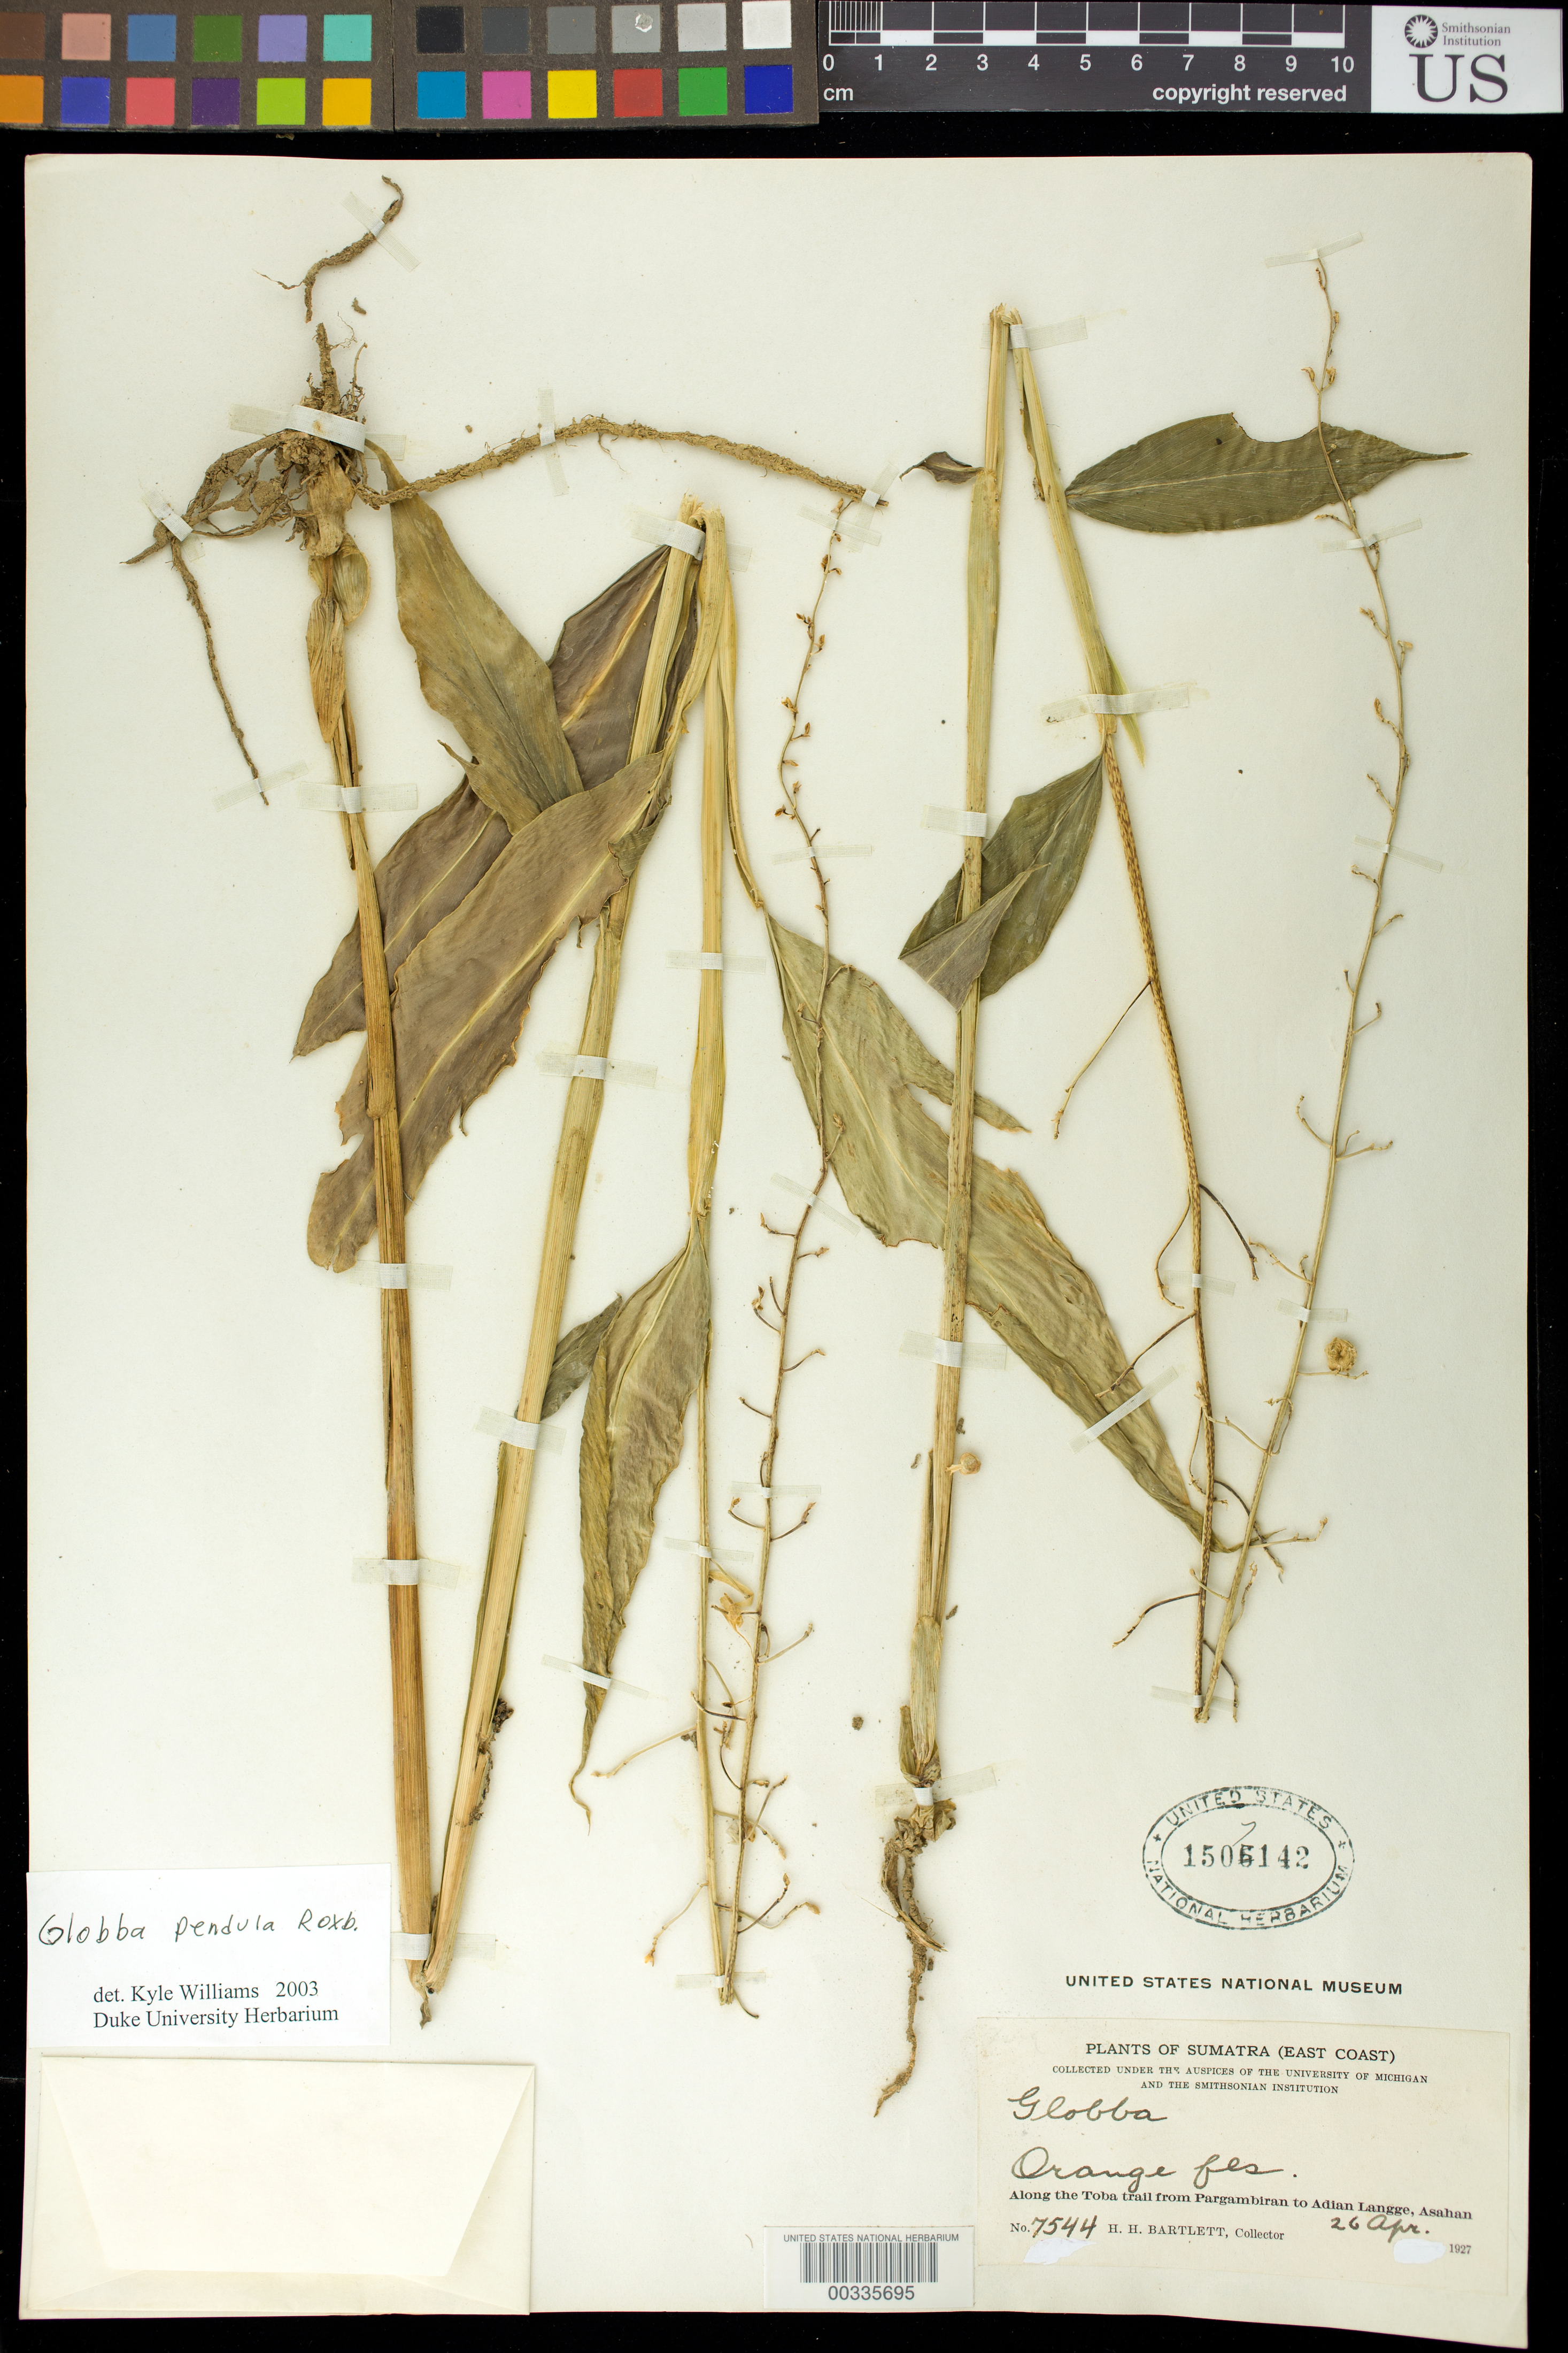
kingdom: Plantae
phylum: Tracheophyta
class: Liliopsida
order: Zingiberales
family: Zingiberaceae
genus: Globba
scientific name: Globba pendula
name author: Roxb.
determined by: Williams, K. J.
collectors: H. H. Bartlett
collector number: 7544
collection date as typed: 26 Apr 1927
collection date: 1927-04-26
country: Indonesia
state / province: Sumatra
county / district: Sumatera Utara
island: Sumatra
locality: Along Toba Trail from Pargambiran to Adian Langge, Asahan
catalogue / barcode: US 1507142